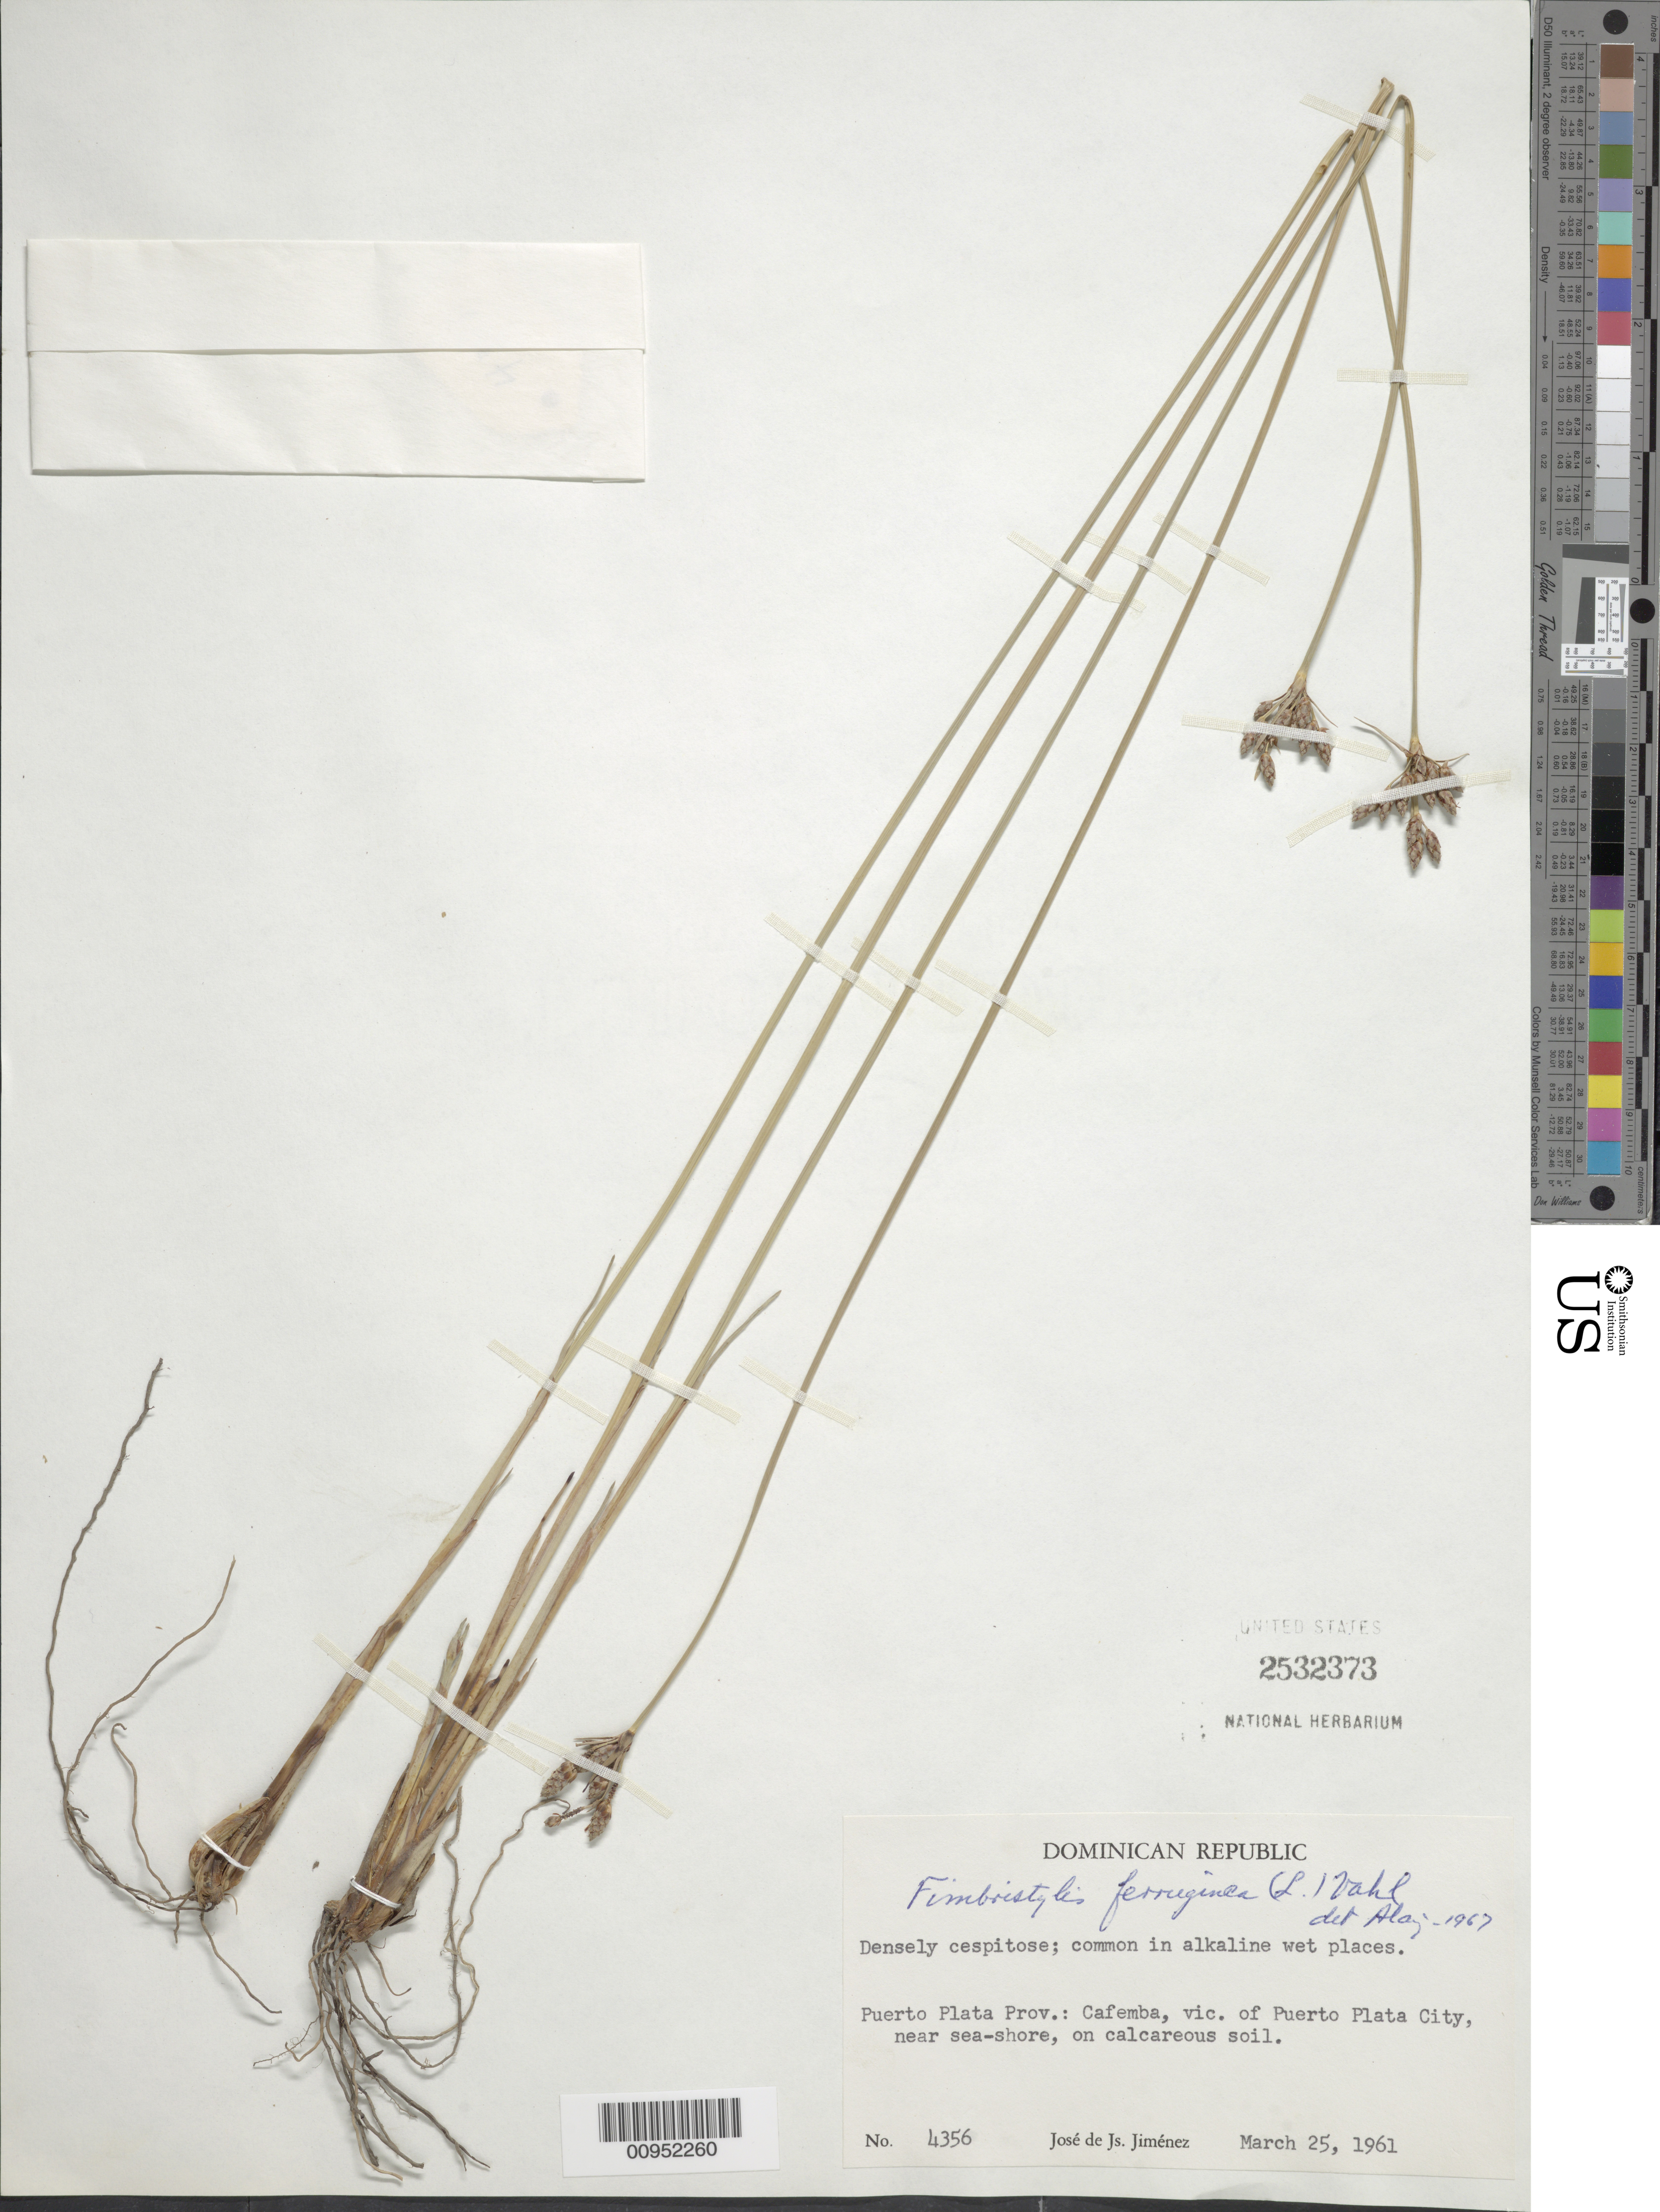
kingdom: Plantae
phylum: Tracheophyta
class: Liliopsida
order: Poales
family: Cyperaceae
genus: Fimbristylis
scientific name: Fimbristylis ferruginea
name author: (L.) Vahl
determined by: Liogier, Alain H.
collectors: J. J. Jiménez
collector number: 4356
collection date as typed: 25 Mar 1961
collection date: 1961-03-25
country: Dominican Republic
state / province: Puerto Plata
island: Hispaniola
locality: Cafemba, vicinity of Puerto Plata City, near sea-shore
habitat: Near sea-shore, on calcareous soil, in alkaline wet places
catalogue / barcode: US 2532373